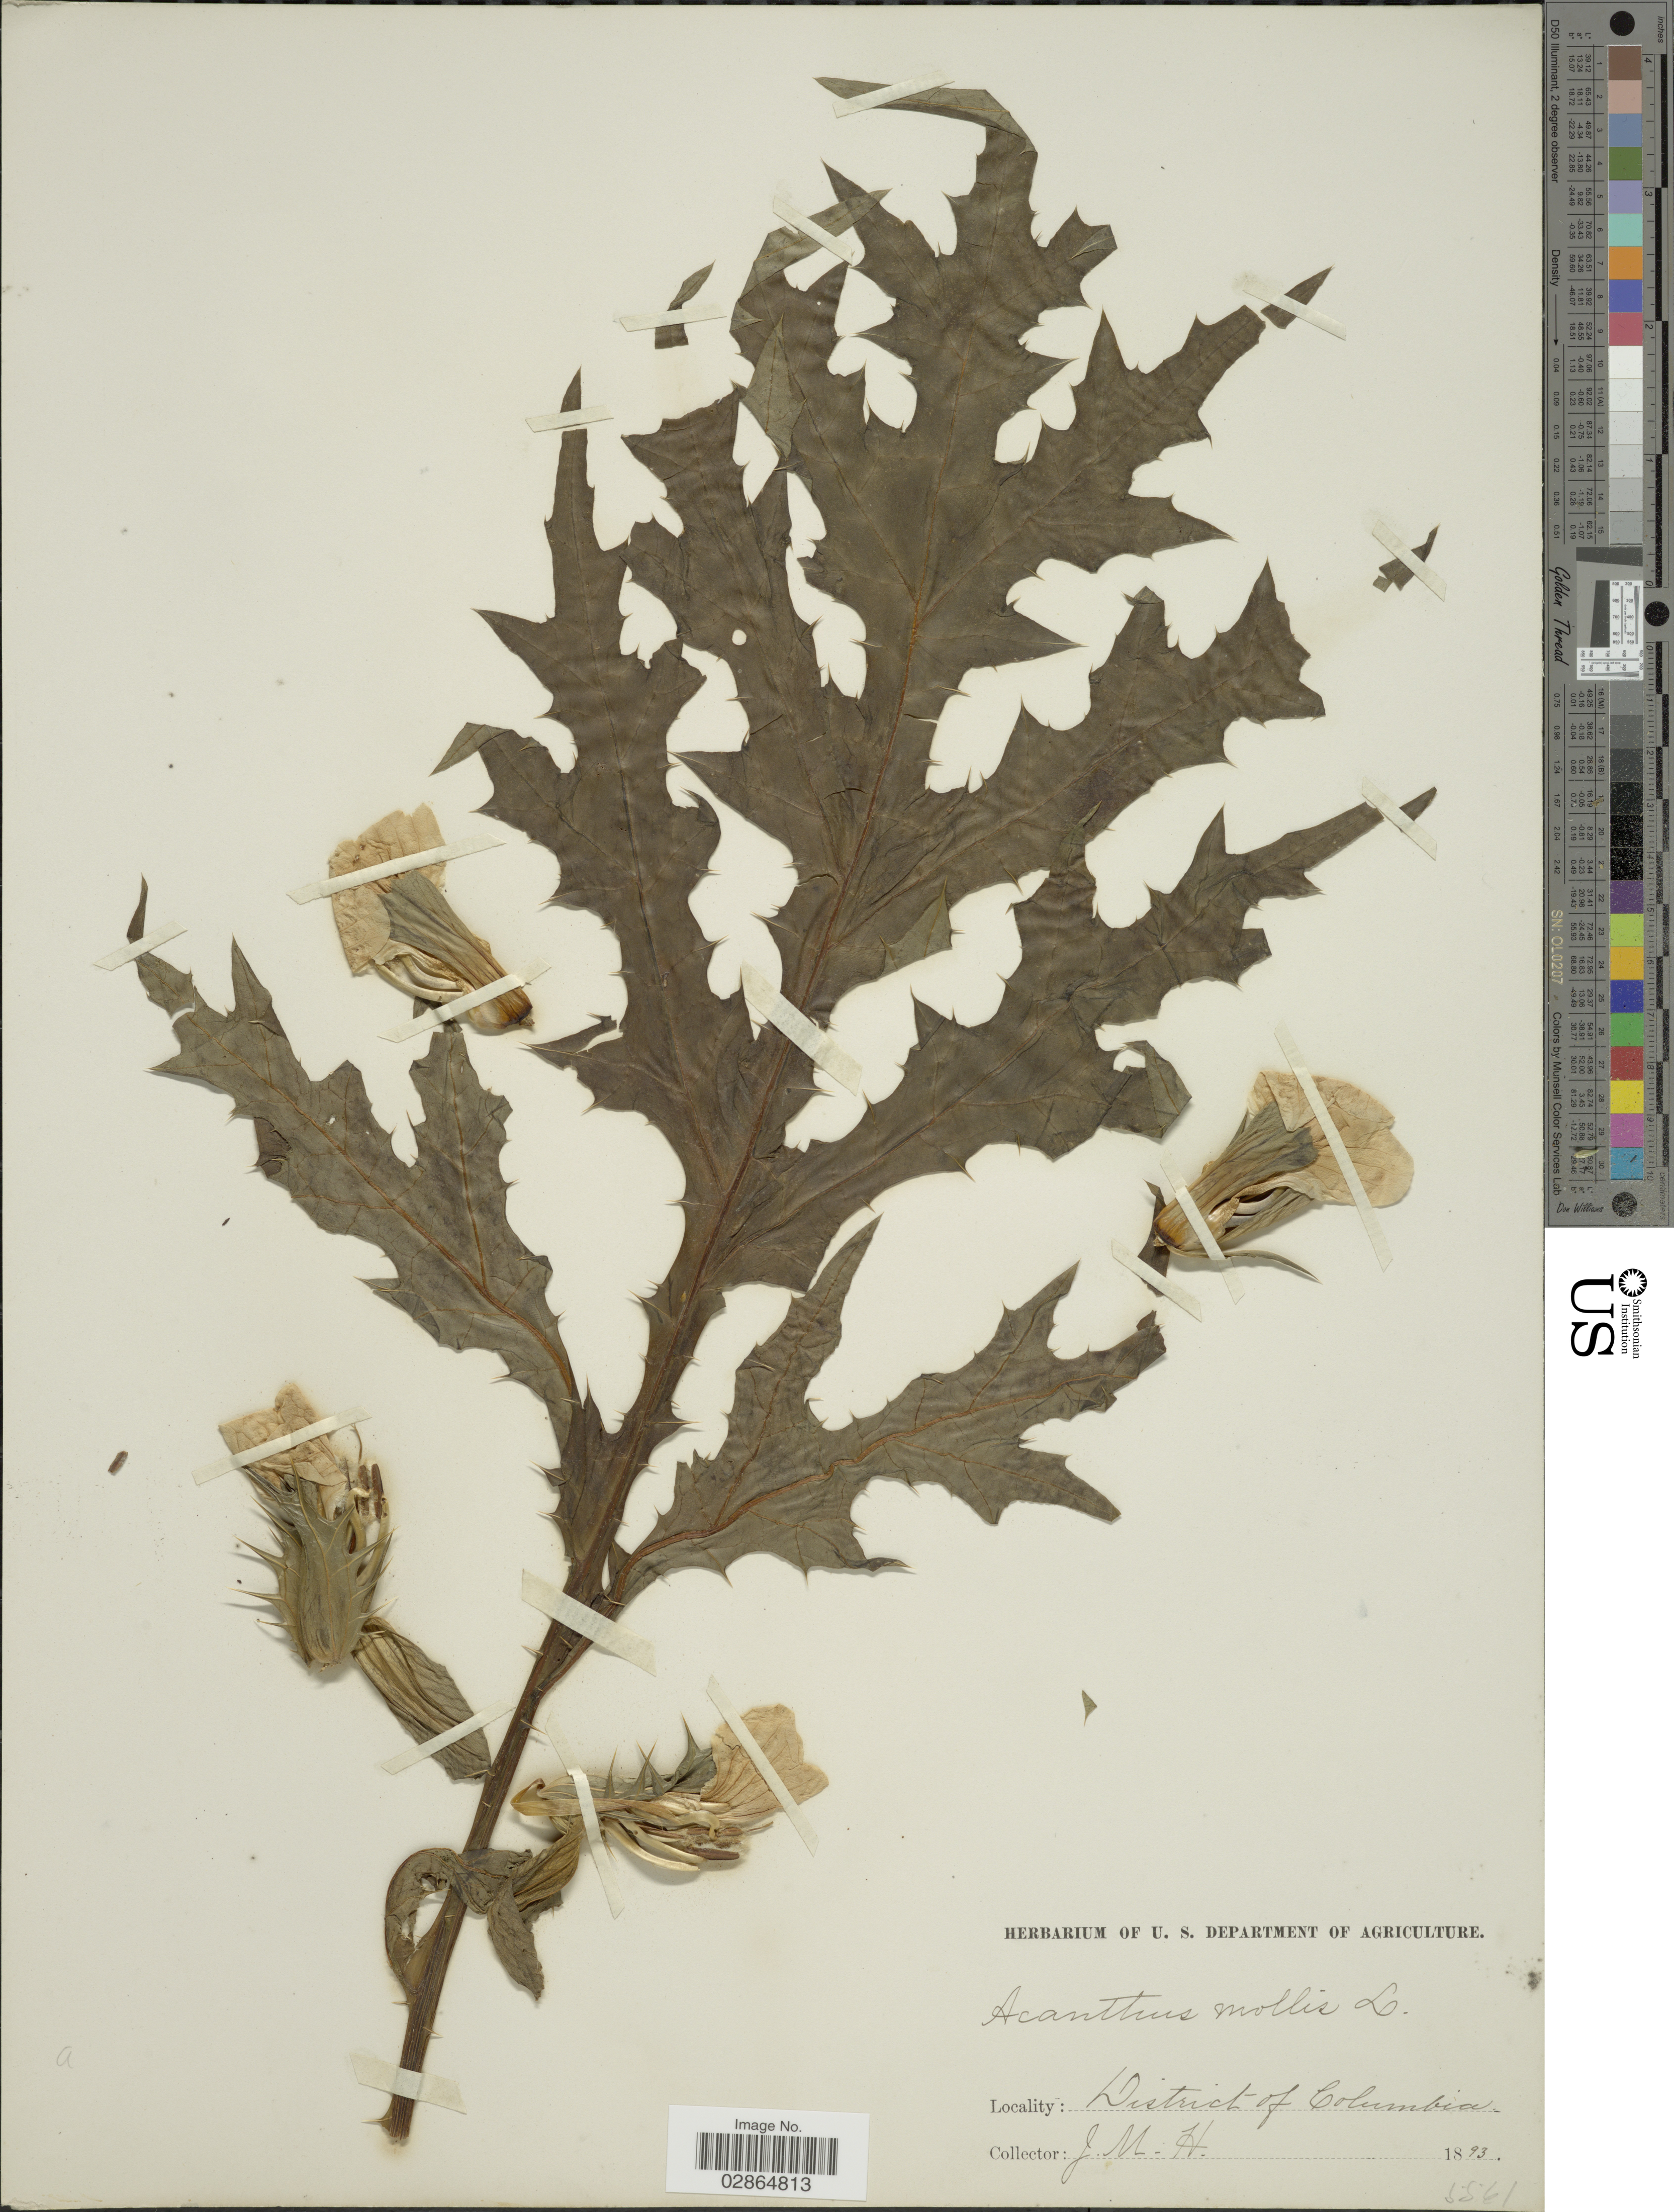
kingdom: Plantae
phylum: Tracheophyta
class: Magnoliopsida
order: Lamiales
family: Acanthaceae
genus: Acanthus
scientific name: Acanthus mollis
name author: L.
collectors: J. M. H.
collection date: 1893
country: United States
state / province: District of Columbia